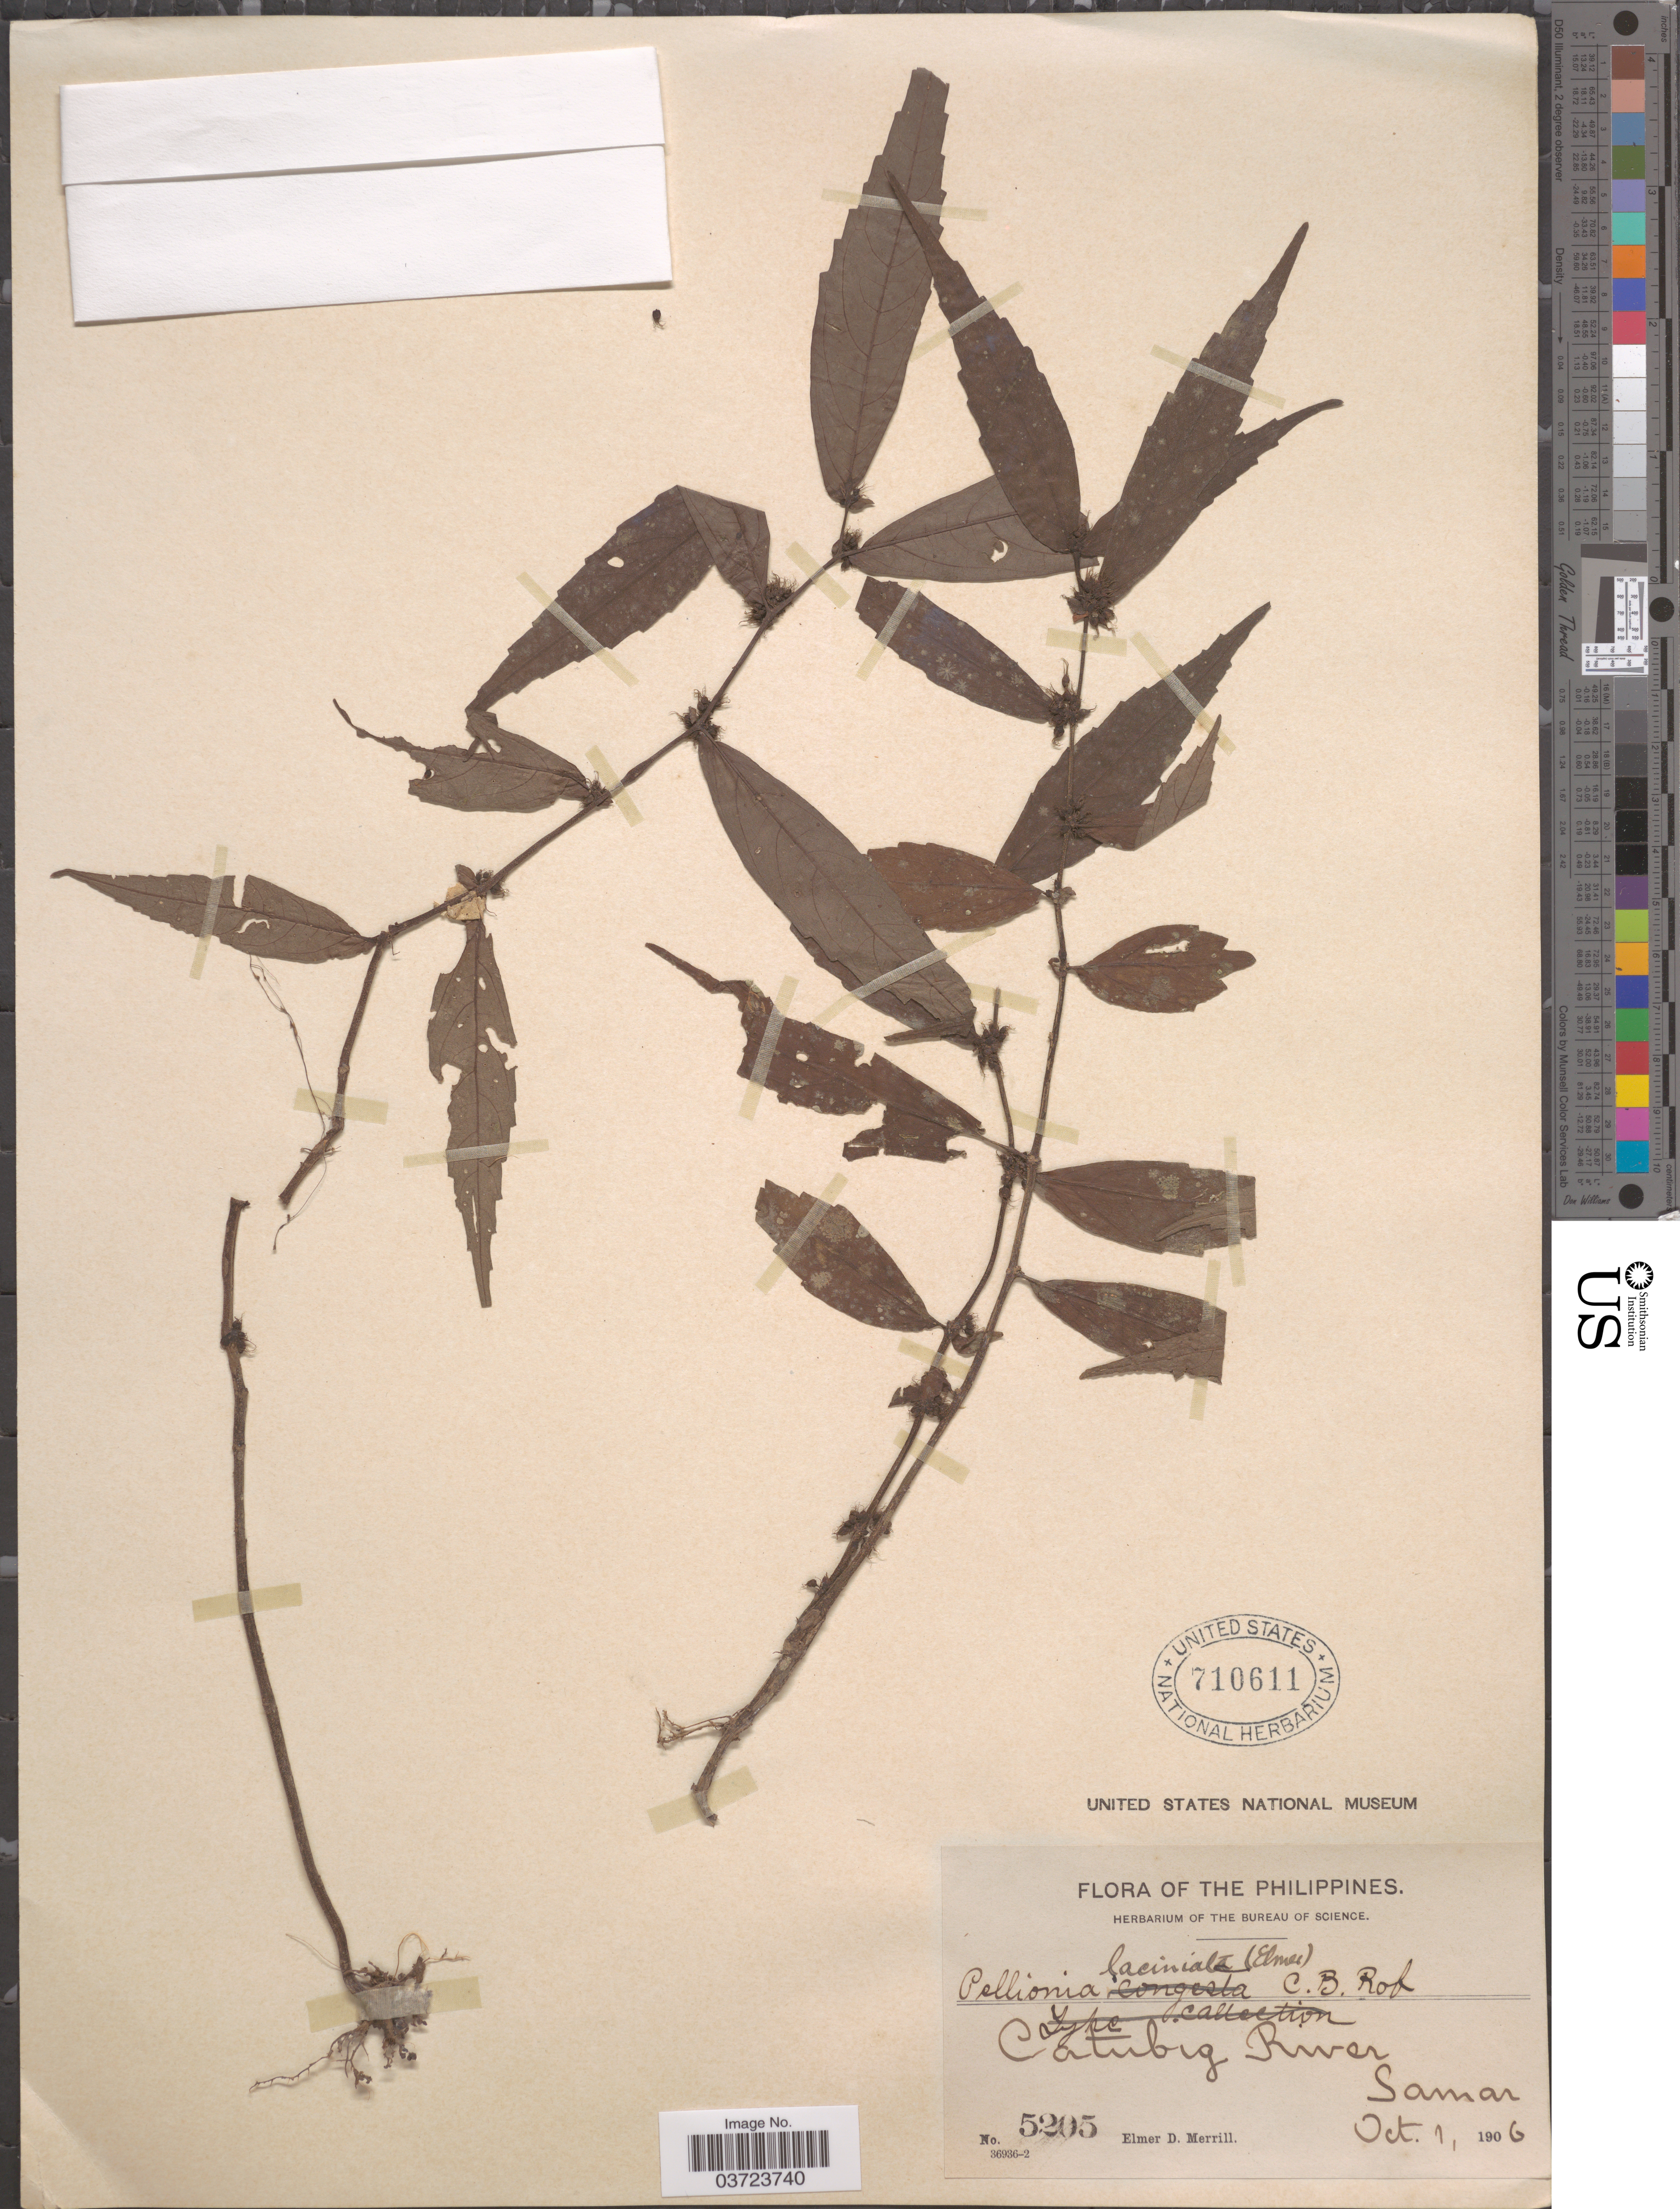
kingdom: Plantae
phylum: Tracheophyta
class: Magnoliopsida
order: Rosales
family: Urticaceae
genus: Elatostema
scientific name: Elatostema laciniatum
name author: Elmer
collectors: E. D. Merrill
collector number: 5205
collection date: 1906-10-01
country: Philippines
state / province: Eastern Visayas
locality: Catubig River, Samar.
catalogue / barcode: US 710611